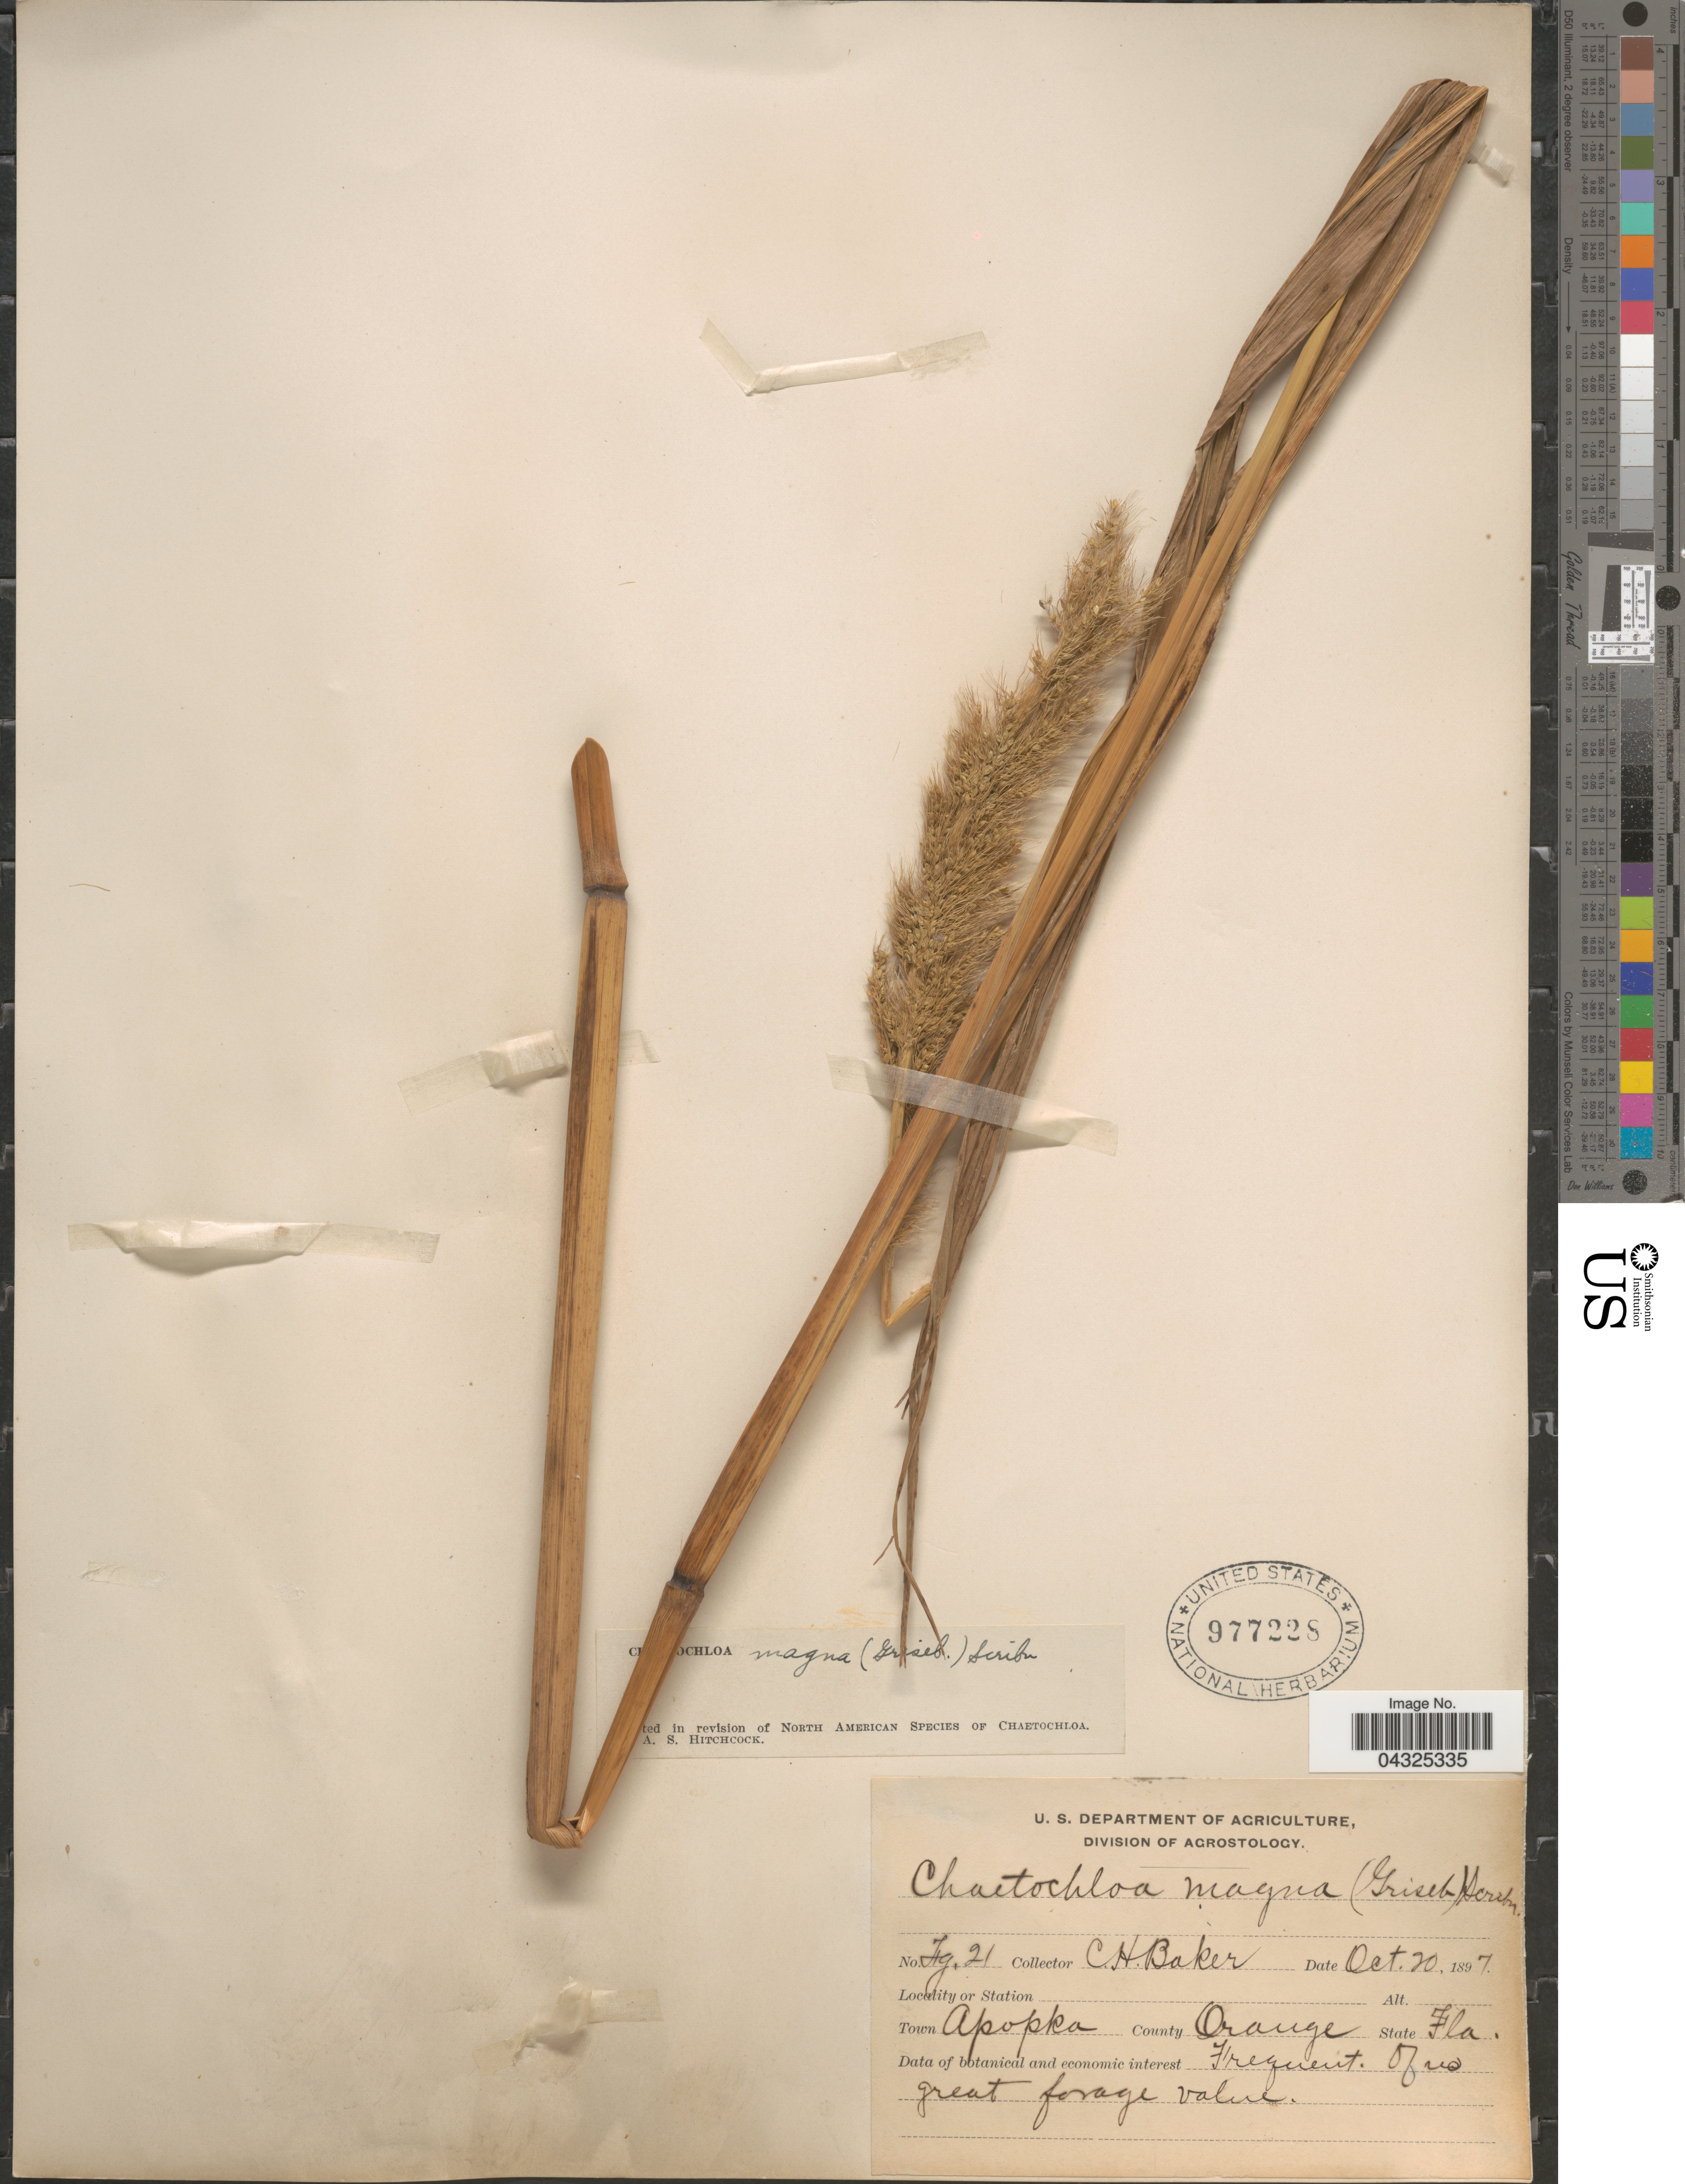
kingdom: Plantae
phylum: Tracheophyta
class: Liliopsida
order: Poales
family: Poaceae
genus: Setaria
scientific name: Setaria magna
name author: Griseb.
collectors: C. H. Baker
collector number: Fg21*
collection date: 1897-10-20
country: United States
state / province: Florida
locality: Town Apopka. County Orange.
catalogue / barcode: US 977228